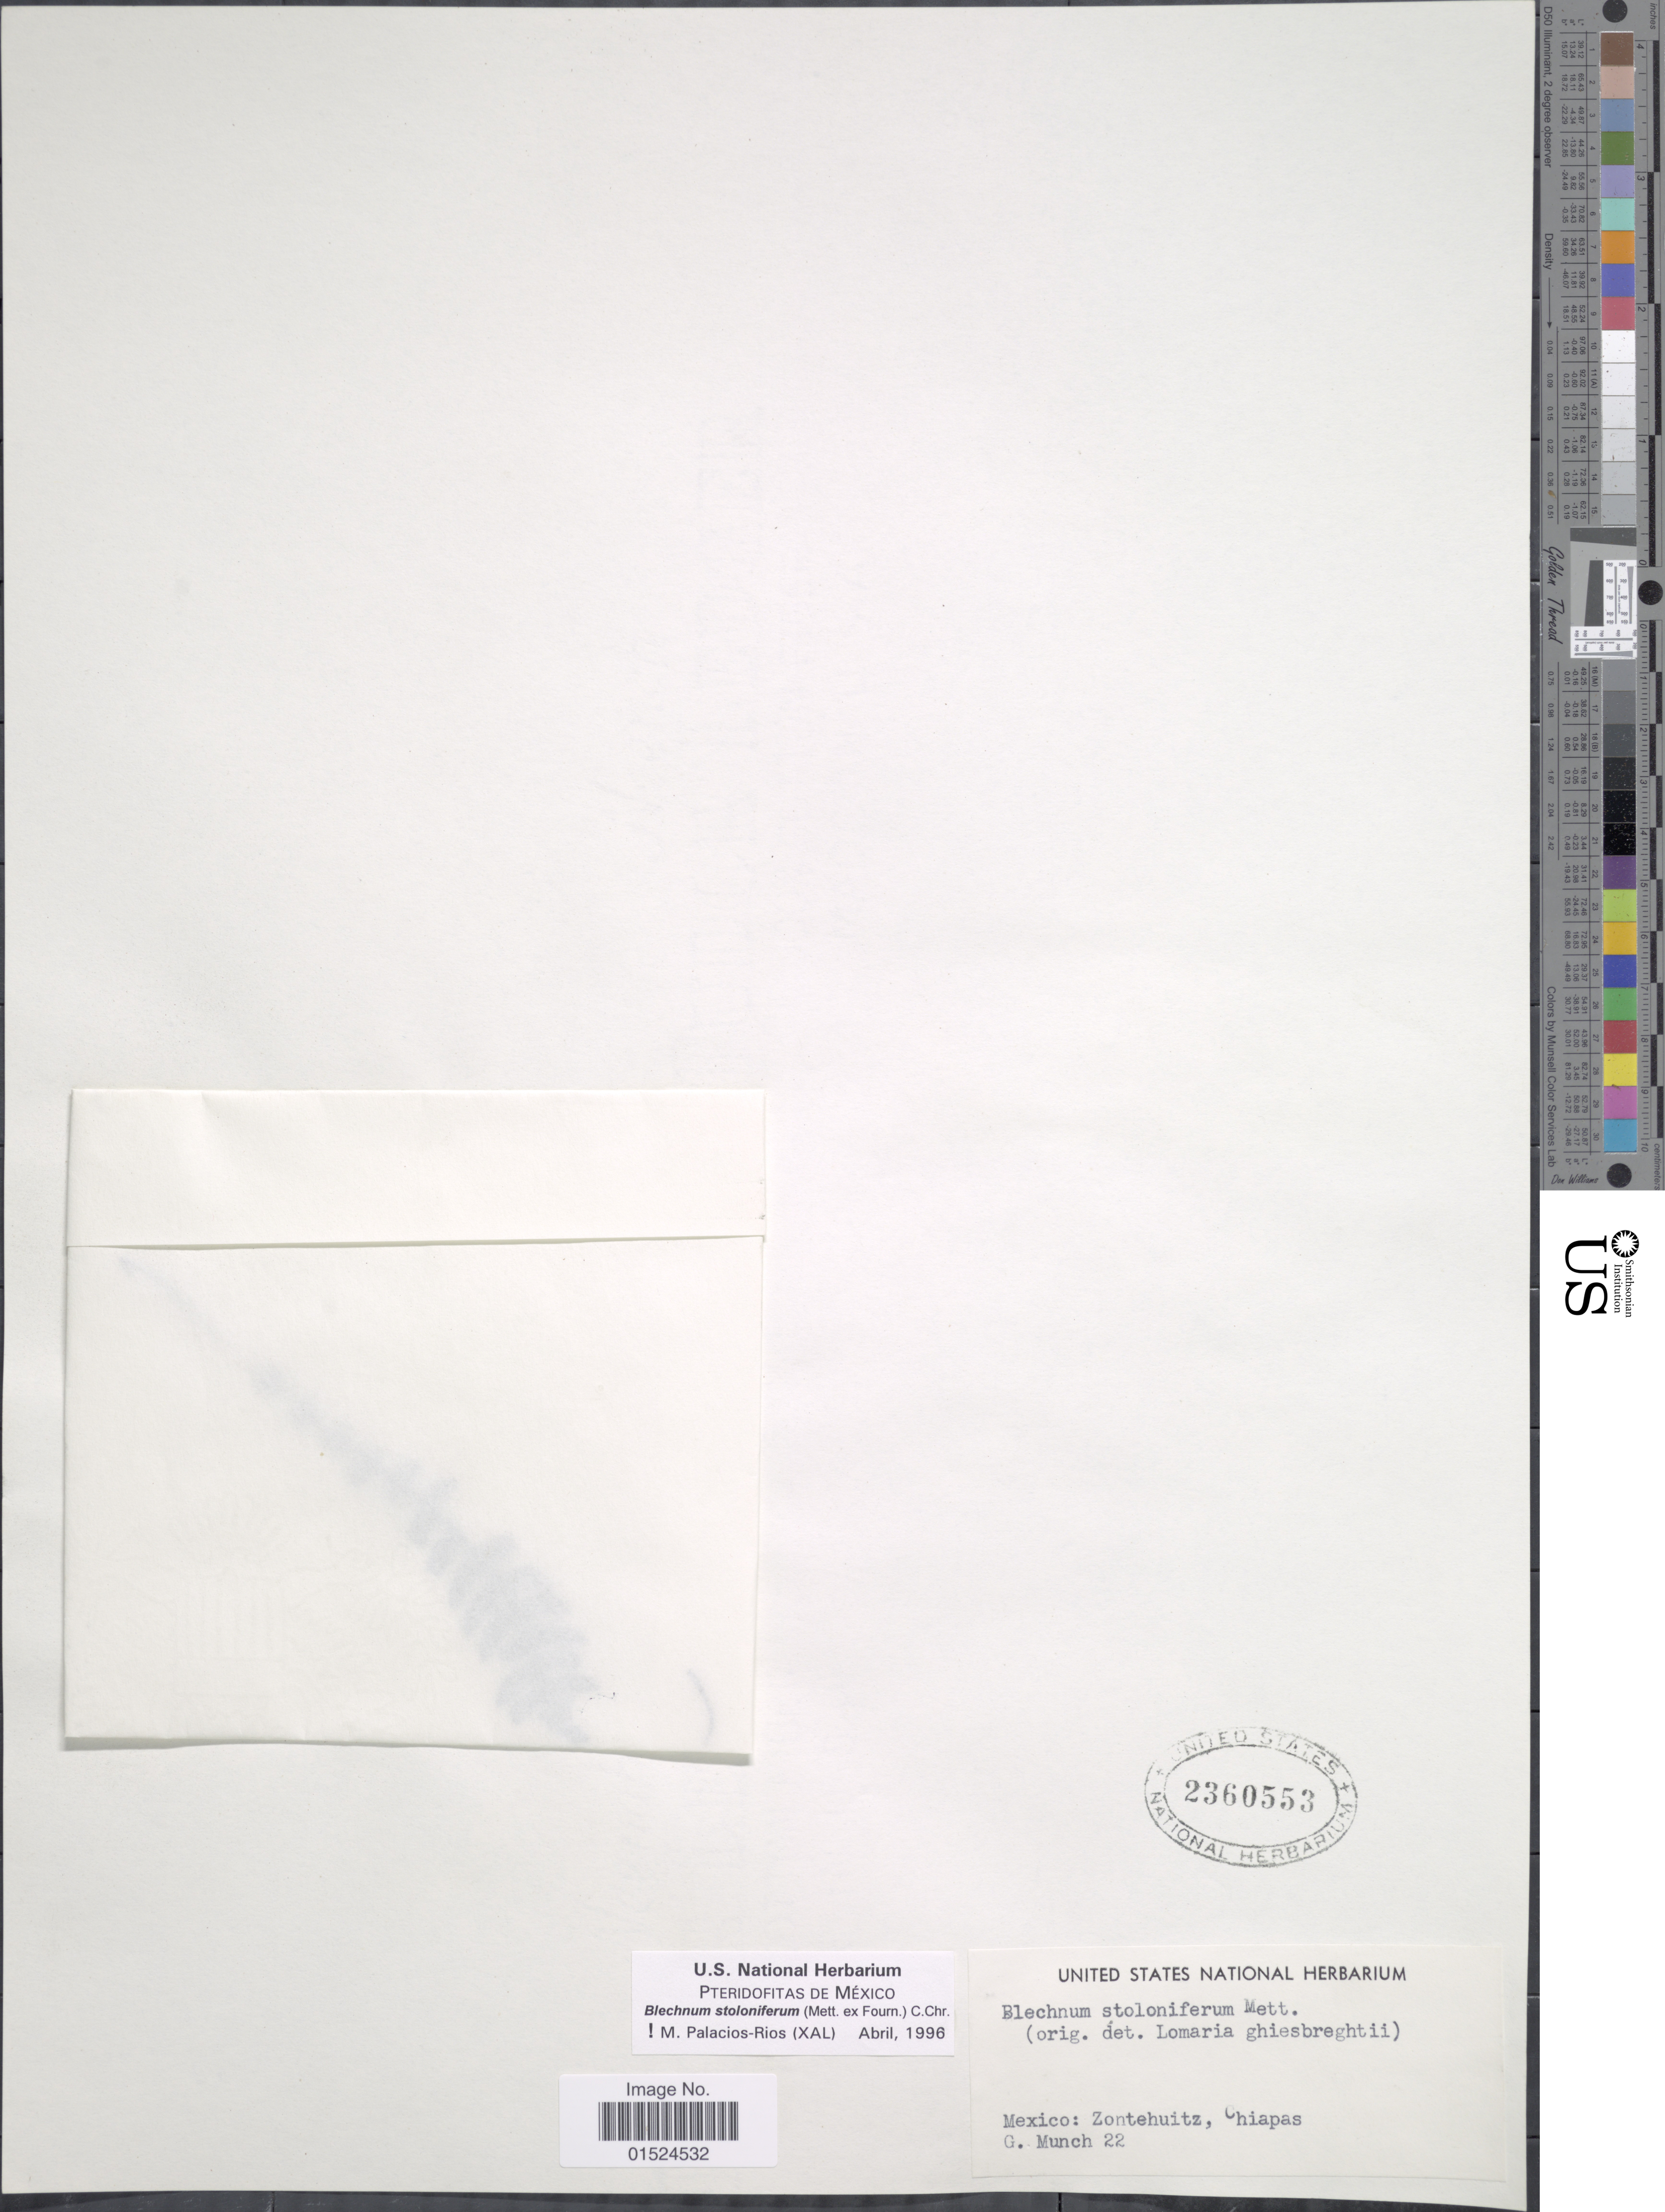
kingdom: Plantae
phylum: Tracheophyta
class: Polypodiopsida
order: Polypodiales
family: Blechnaceae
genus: Blechnum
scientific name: Blechnum stoloniferum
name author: (Mett. ex E. Fourn.) C. Chr.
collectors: G. Munch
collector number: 22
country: Mexico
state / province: Chiapas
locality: Zontehuitz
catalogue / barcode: US 2360553